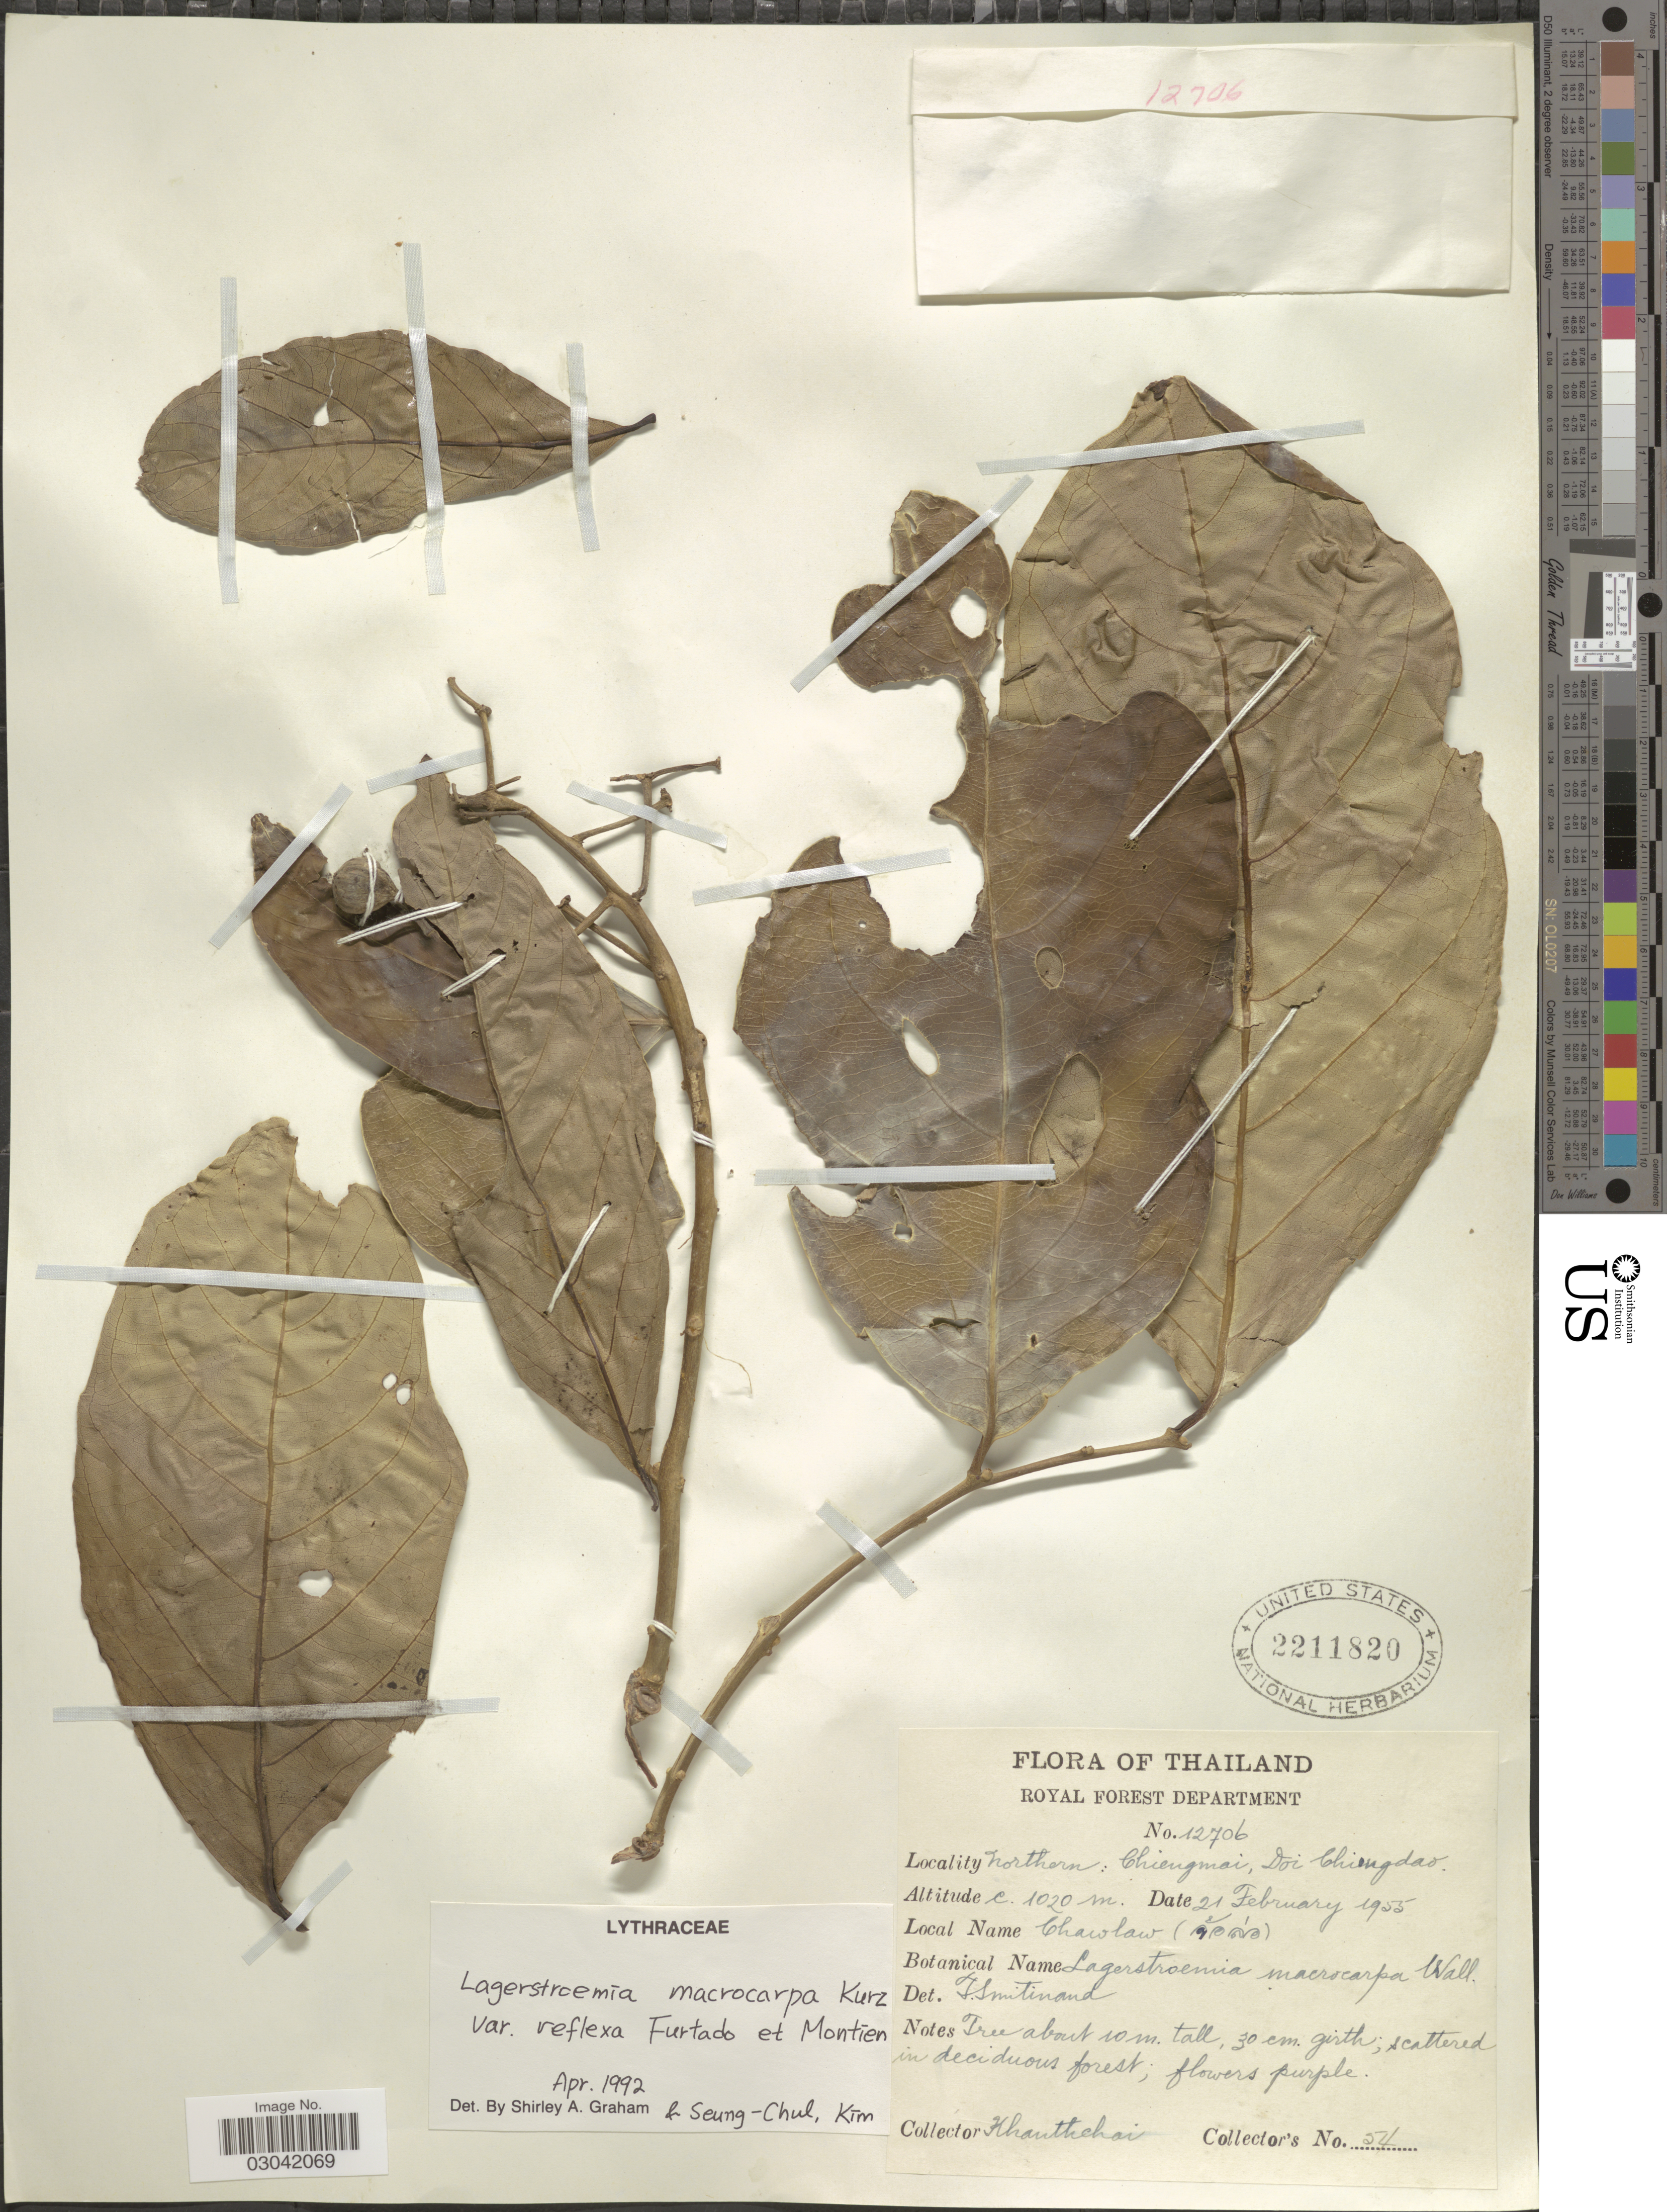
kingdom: Plantae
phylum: Tracheophyta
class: Magnoliopsida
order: Myrtales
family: Lythraceae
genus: Lagerstroemia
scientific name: Lagerstroemia macrocarpa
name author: Wall.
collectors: Khanthchai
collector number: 54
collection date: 1955-02-21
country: Thailand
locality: Northern: Chiengmai, Doi Chiengdao.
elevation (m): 1020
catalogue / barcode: US 2211820